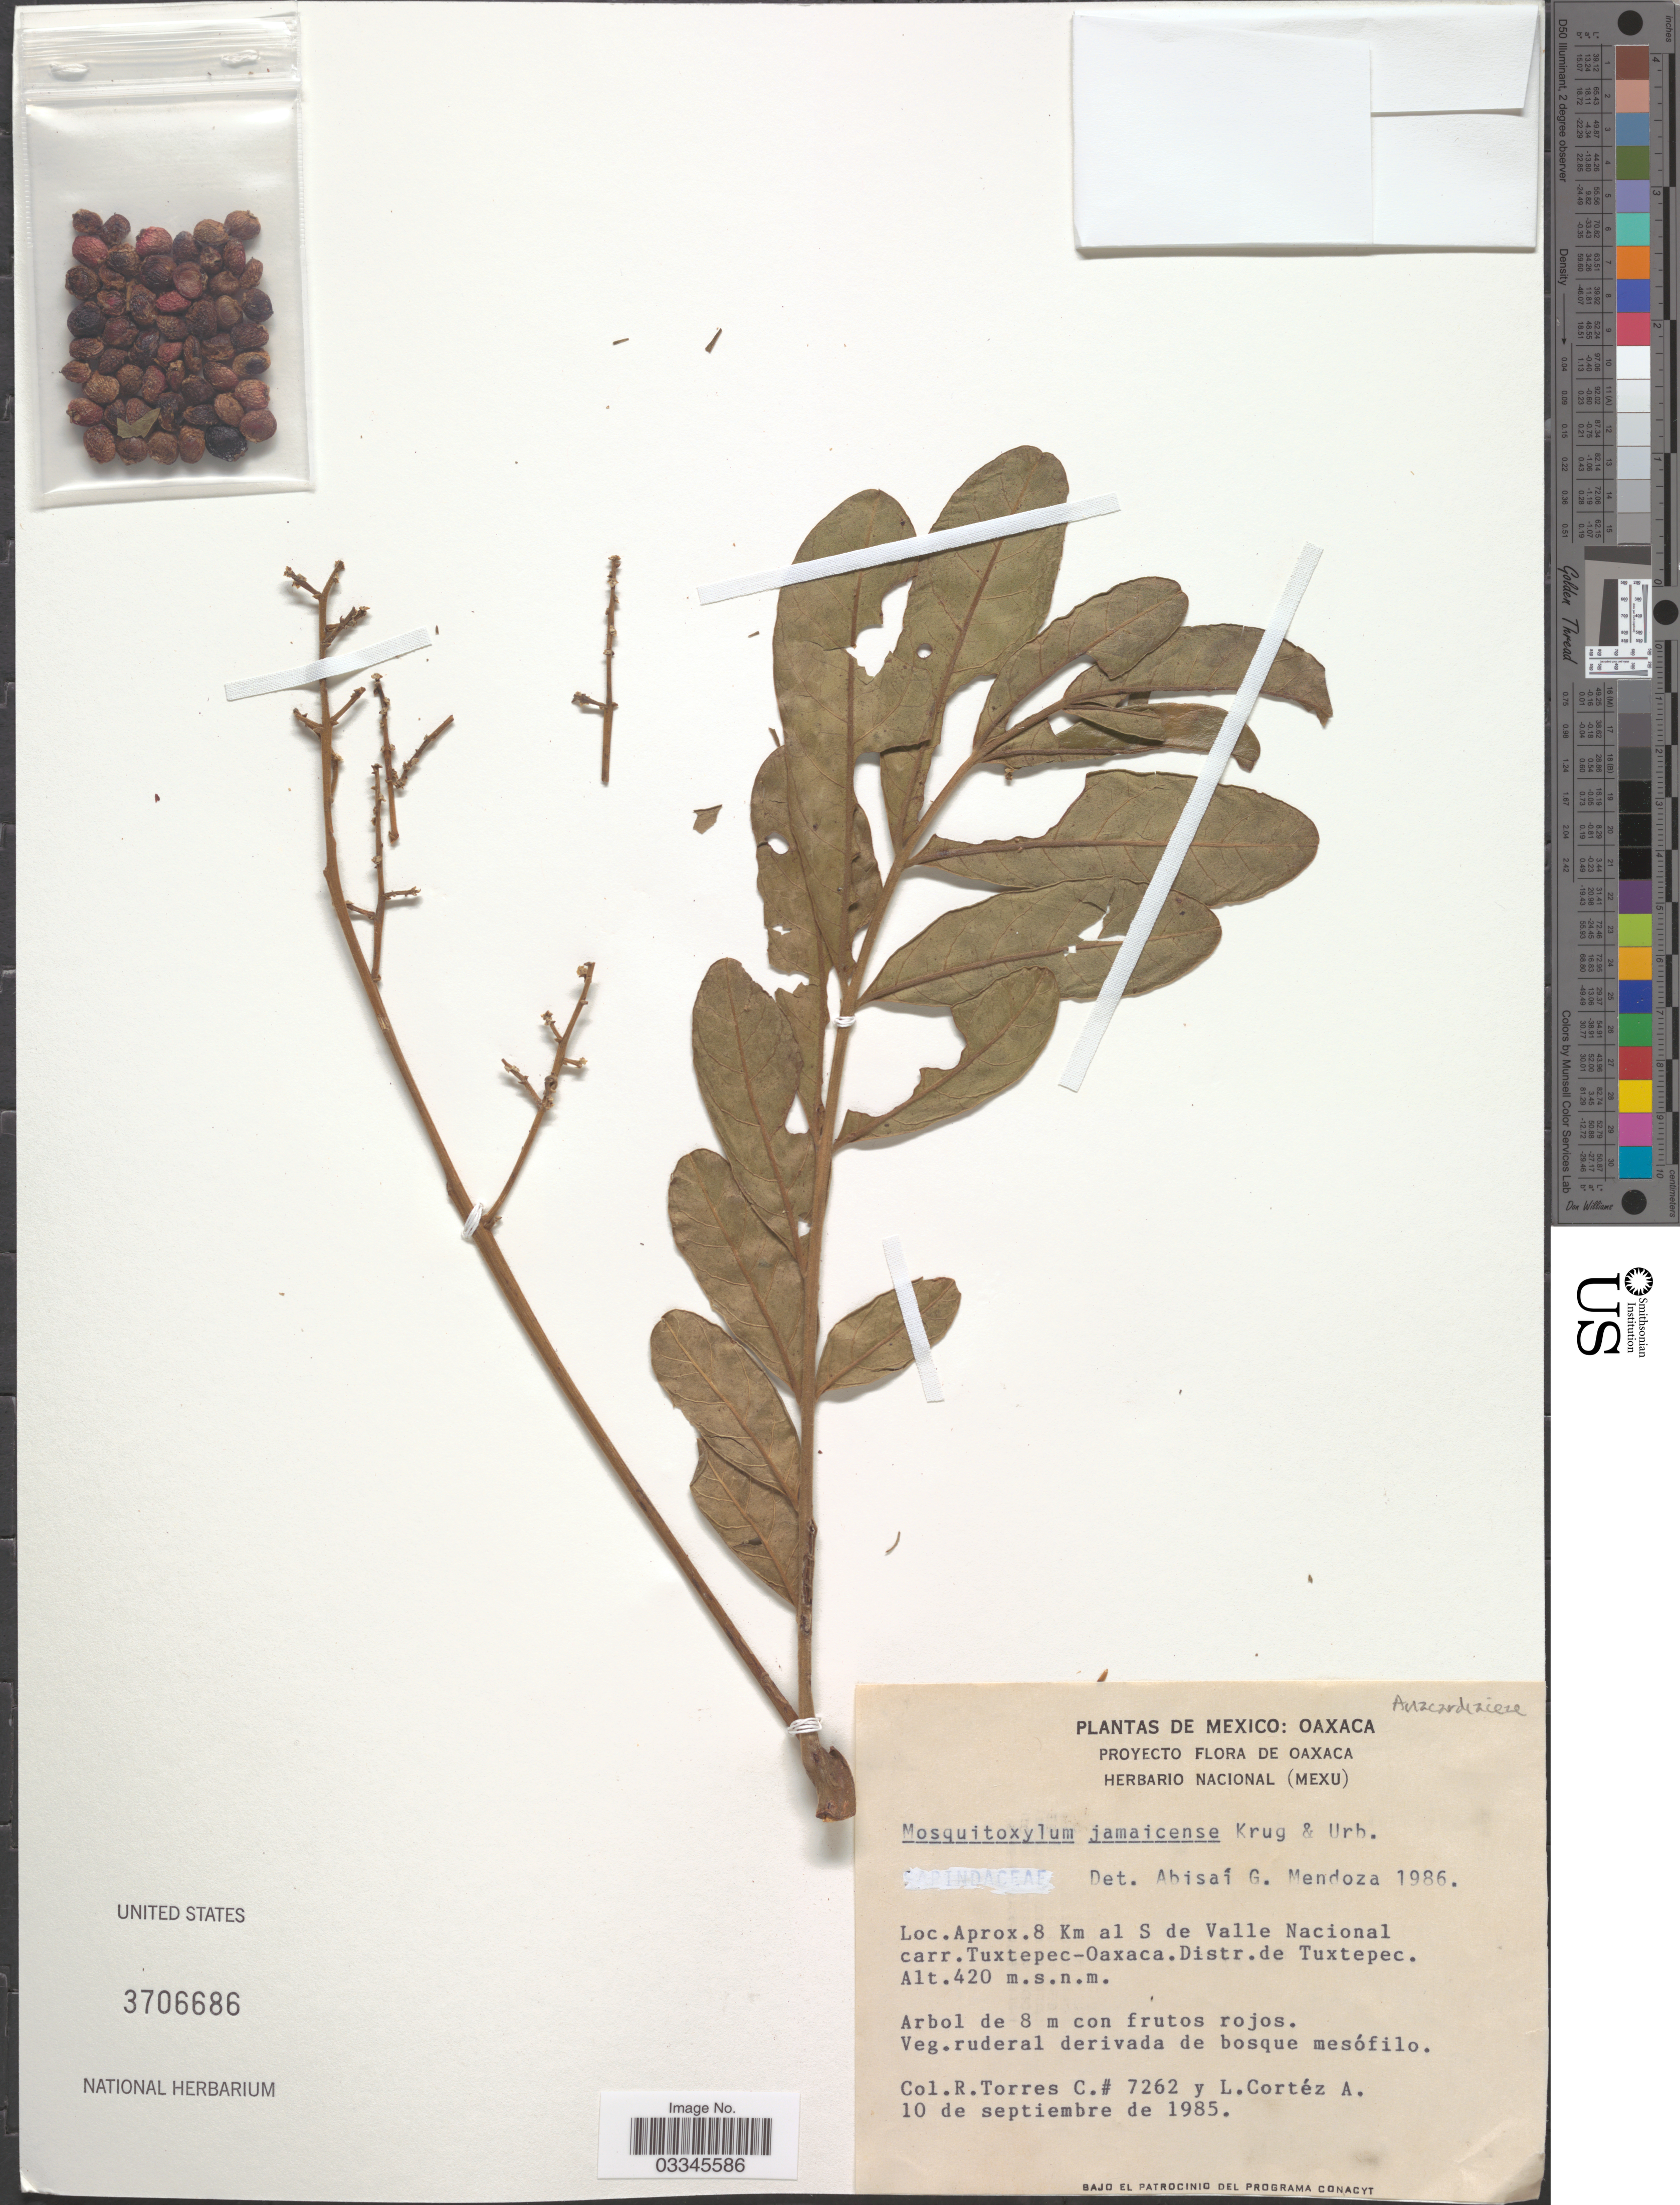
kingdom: Plantae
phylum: Tracheophyta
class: Magnoliopsida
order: Sapindales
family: Anacardiaceae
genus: Mosquitoxylum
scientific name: Mosquitoxylum jamaicense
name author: Krug & Urb.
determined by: Mitchell, J. D.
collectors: R. Torres C. & L. Cortez A.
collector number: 7262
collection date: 1985-09-10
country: Mexico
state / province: Oaxaca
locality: Aprox. 8 Km al S de Valle Nacional carr. Tuxtepec-Oaxaca. Distr. de Tuxtepec.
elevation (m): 420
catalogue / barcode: US 3706686